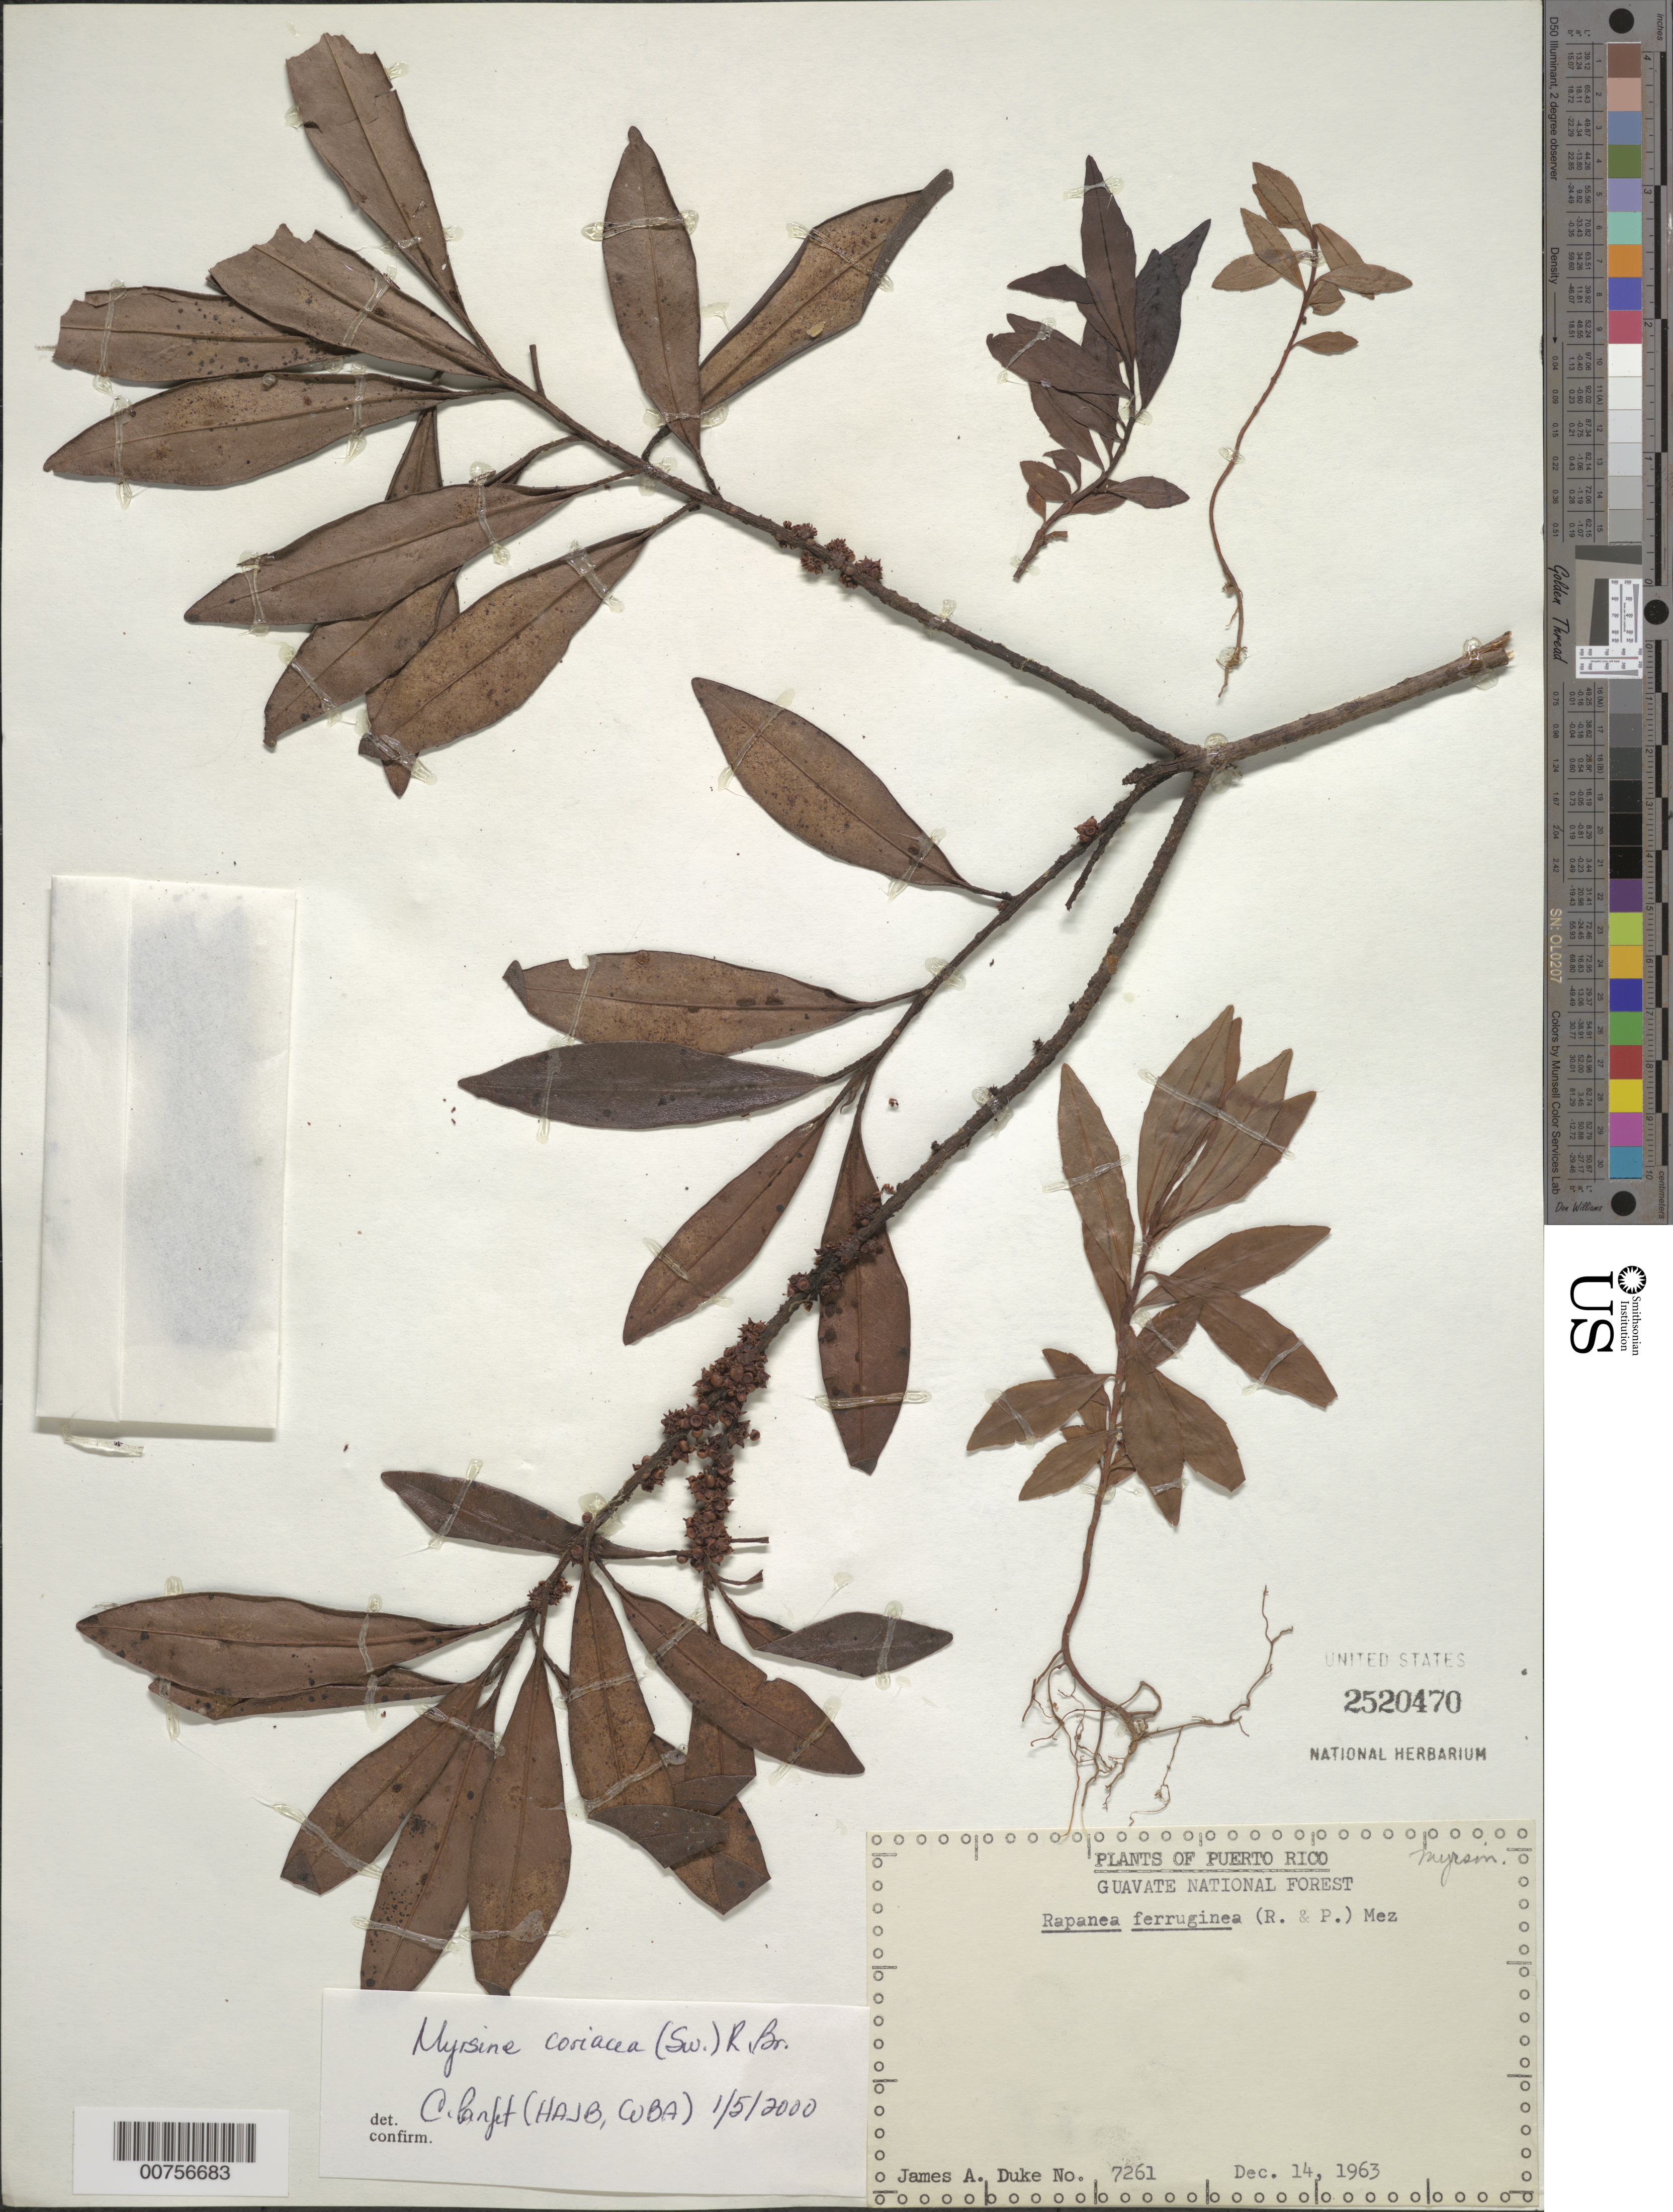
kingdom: Plantae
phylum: Tracheophyta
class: Magnoliopsida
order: Ericales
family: Primulaceae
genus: Myrsine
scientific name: Myrsine coriacea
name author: (Sw.) R. Br. ex Roem. & Schult.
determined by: Panfet, C.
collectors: J. A. Duke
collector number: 7261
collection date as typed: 14 Dec 1963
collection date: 1963-12-14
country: Puerto Rico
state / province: Cayey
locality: Guavate National Forest.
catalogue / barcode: US 2520470